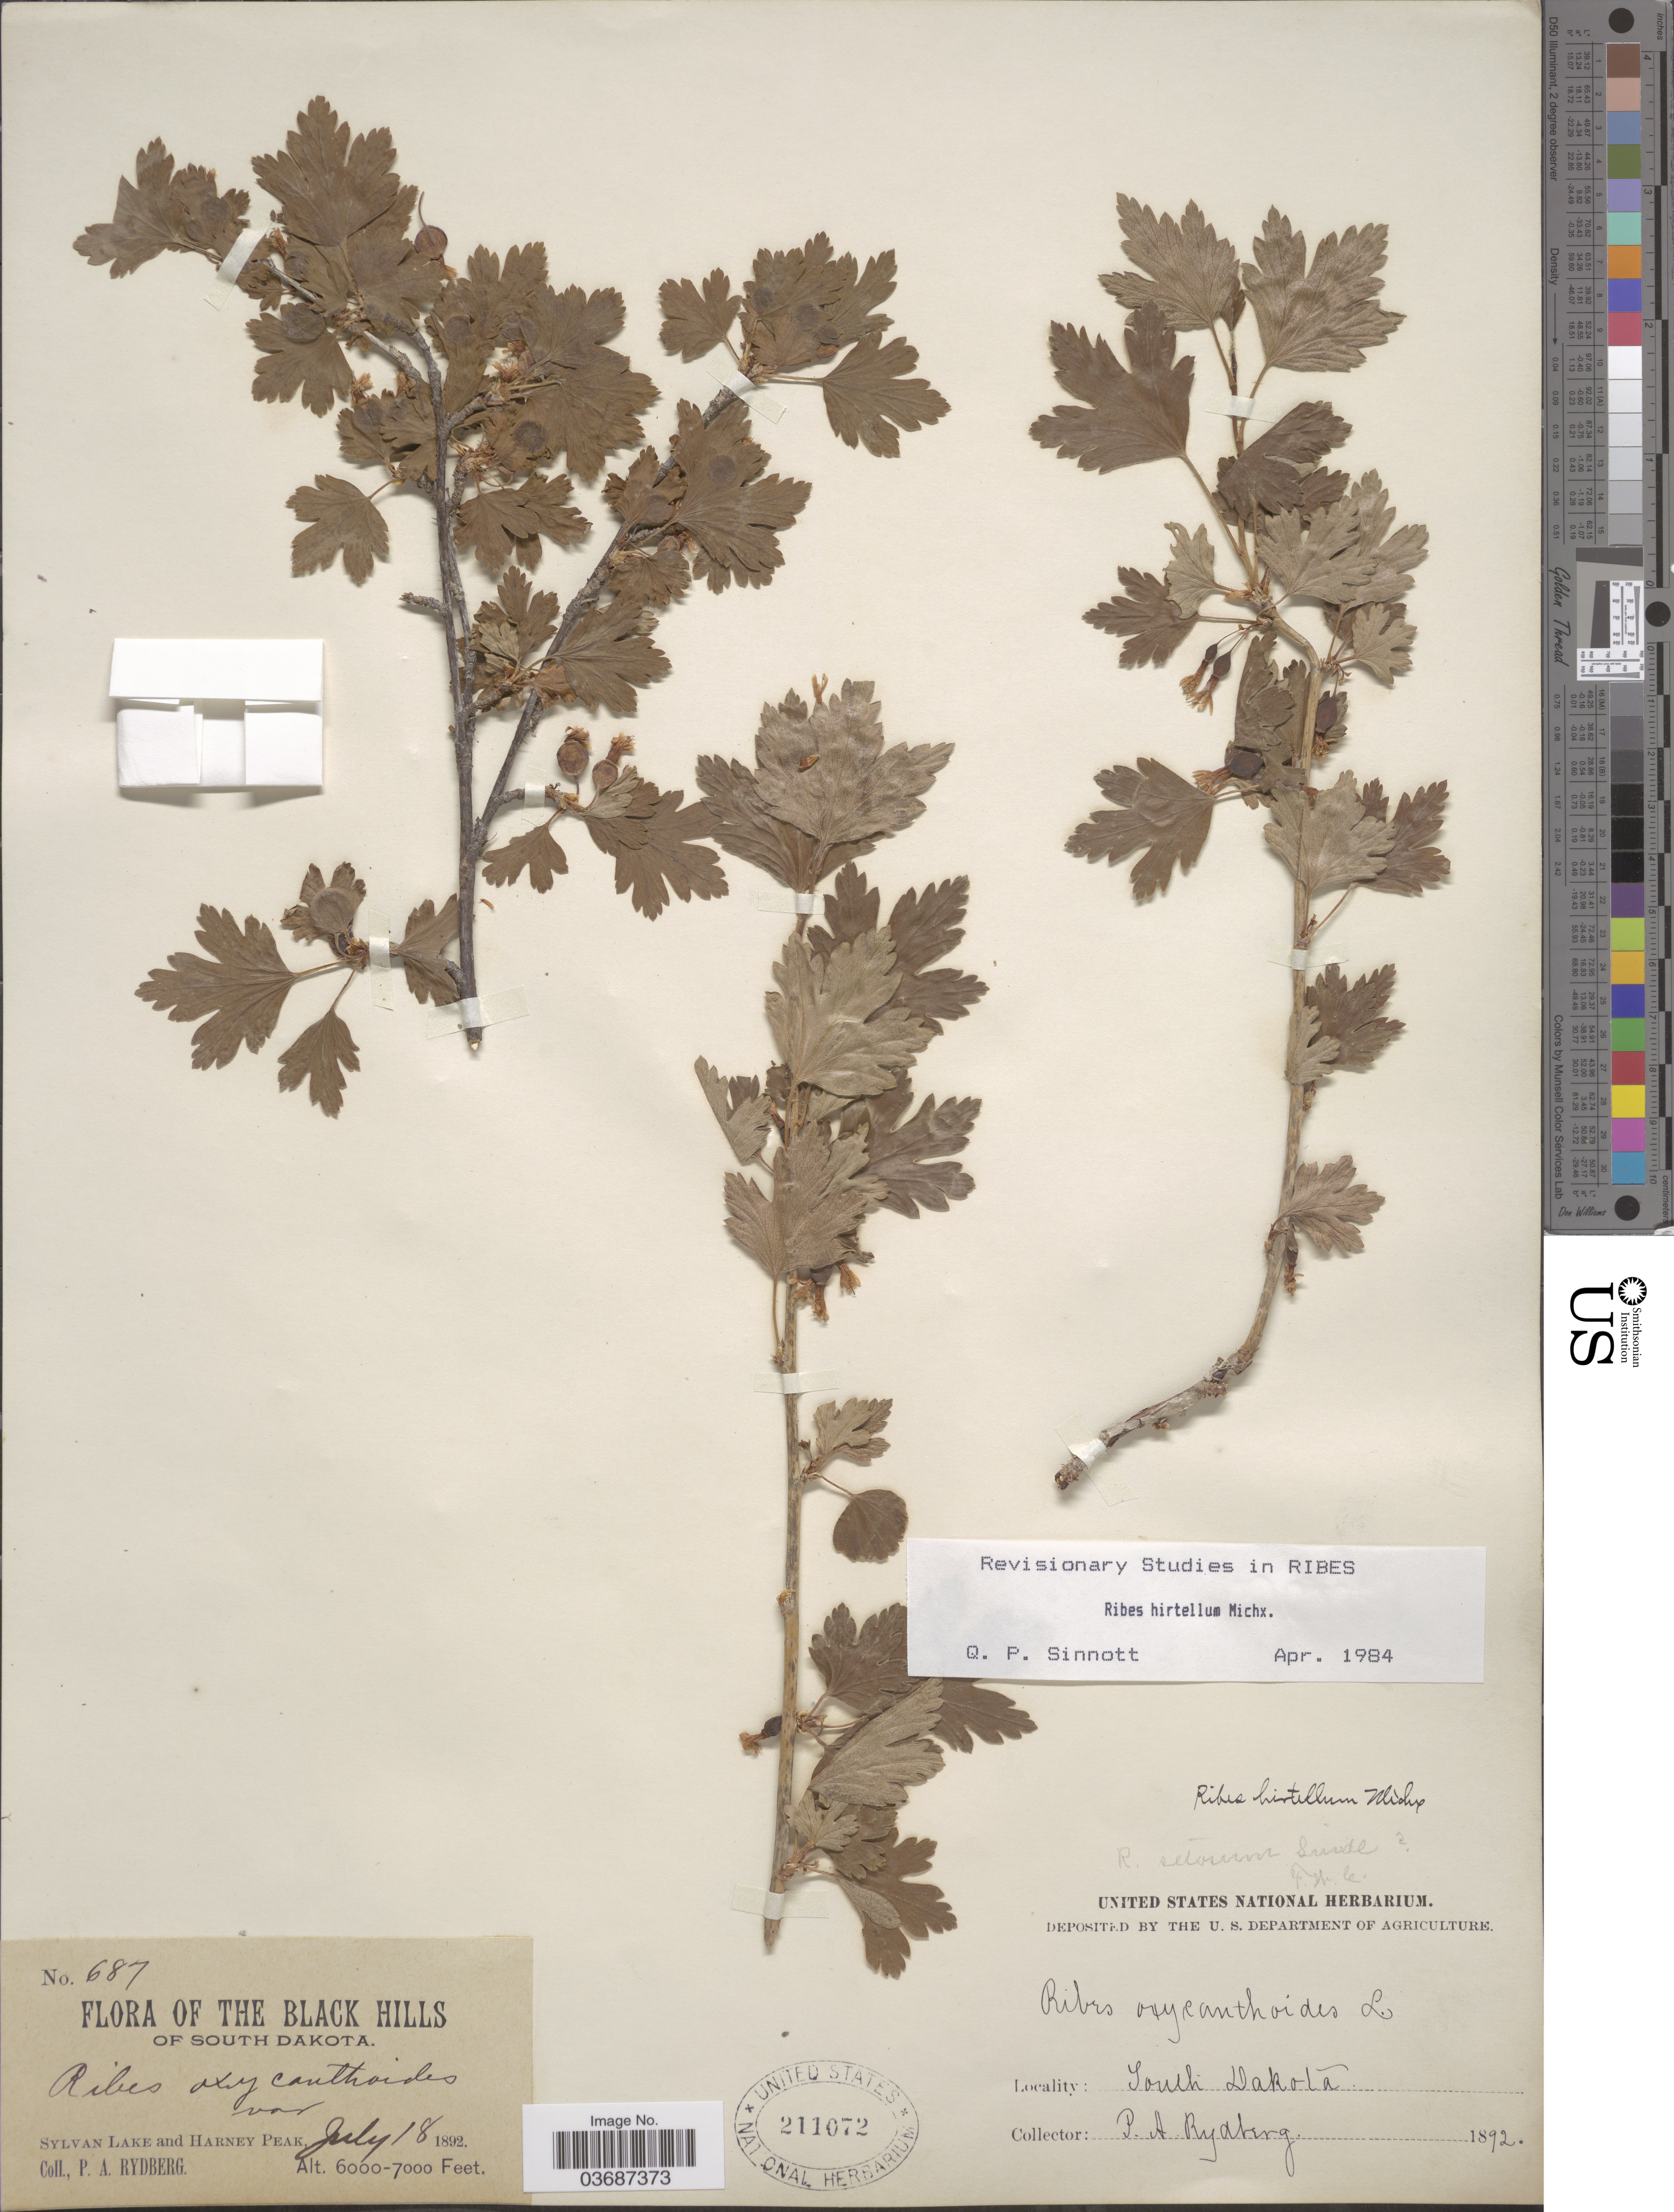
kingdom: Plantae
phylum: Tracheophyta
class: Magnoliopsida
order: Saxifragales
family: Grossulariaceae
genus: Ribes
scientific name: Ribes hirtellum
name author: Michx.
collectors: P. A. Rydberg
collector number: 687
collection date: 1892-07-18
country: United States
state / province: South Dakota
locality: The Black Hills of South Dakota. Sylvan Lake and Harney Peak.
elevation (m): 1829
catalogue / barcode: US 211072